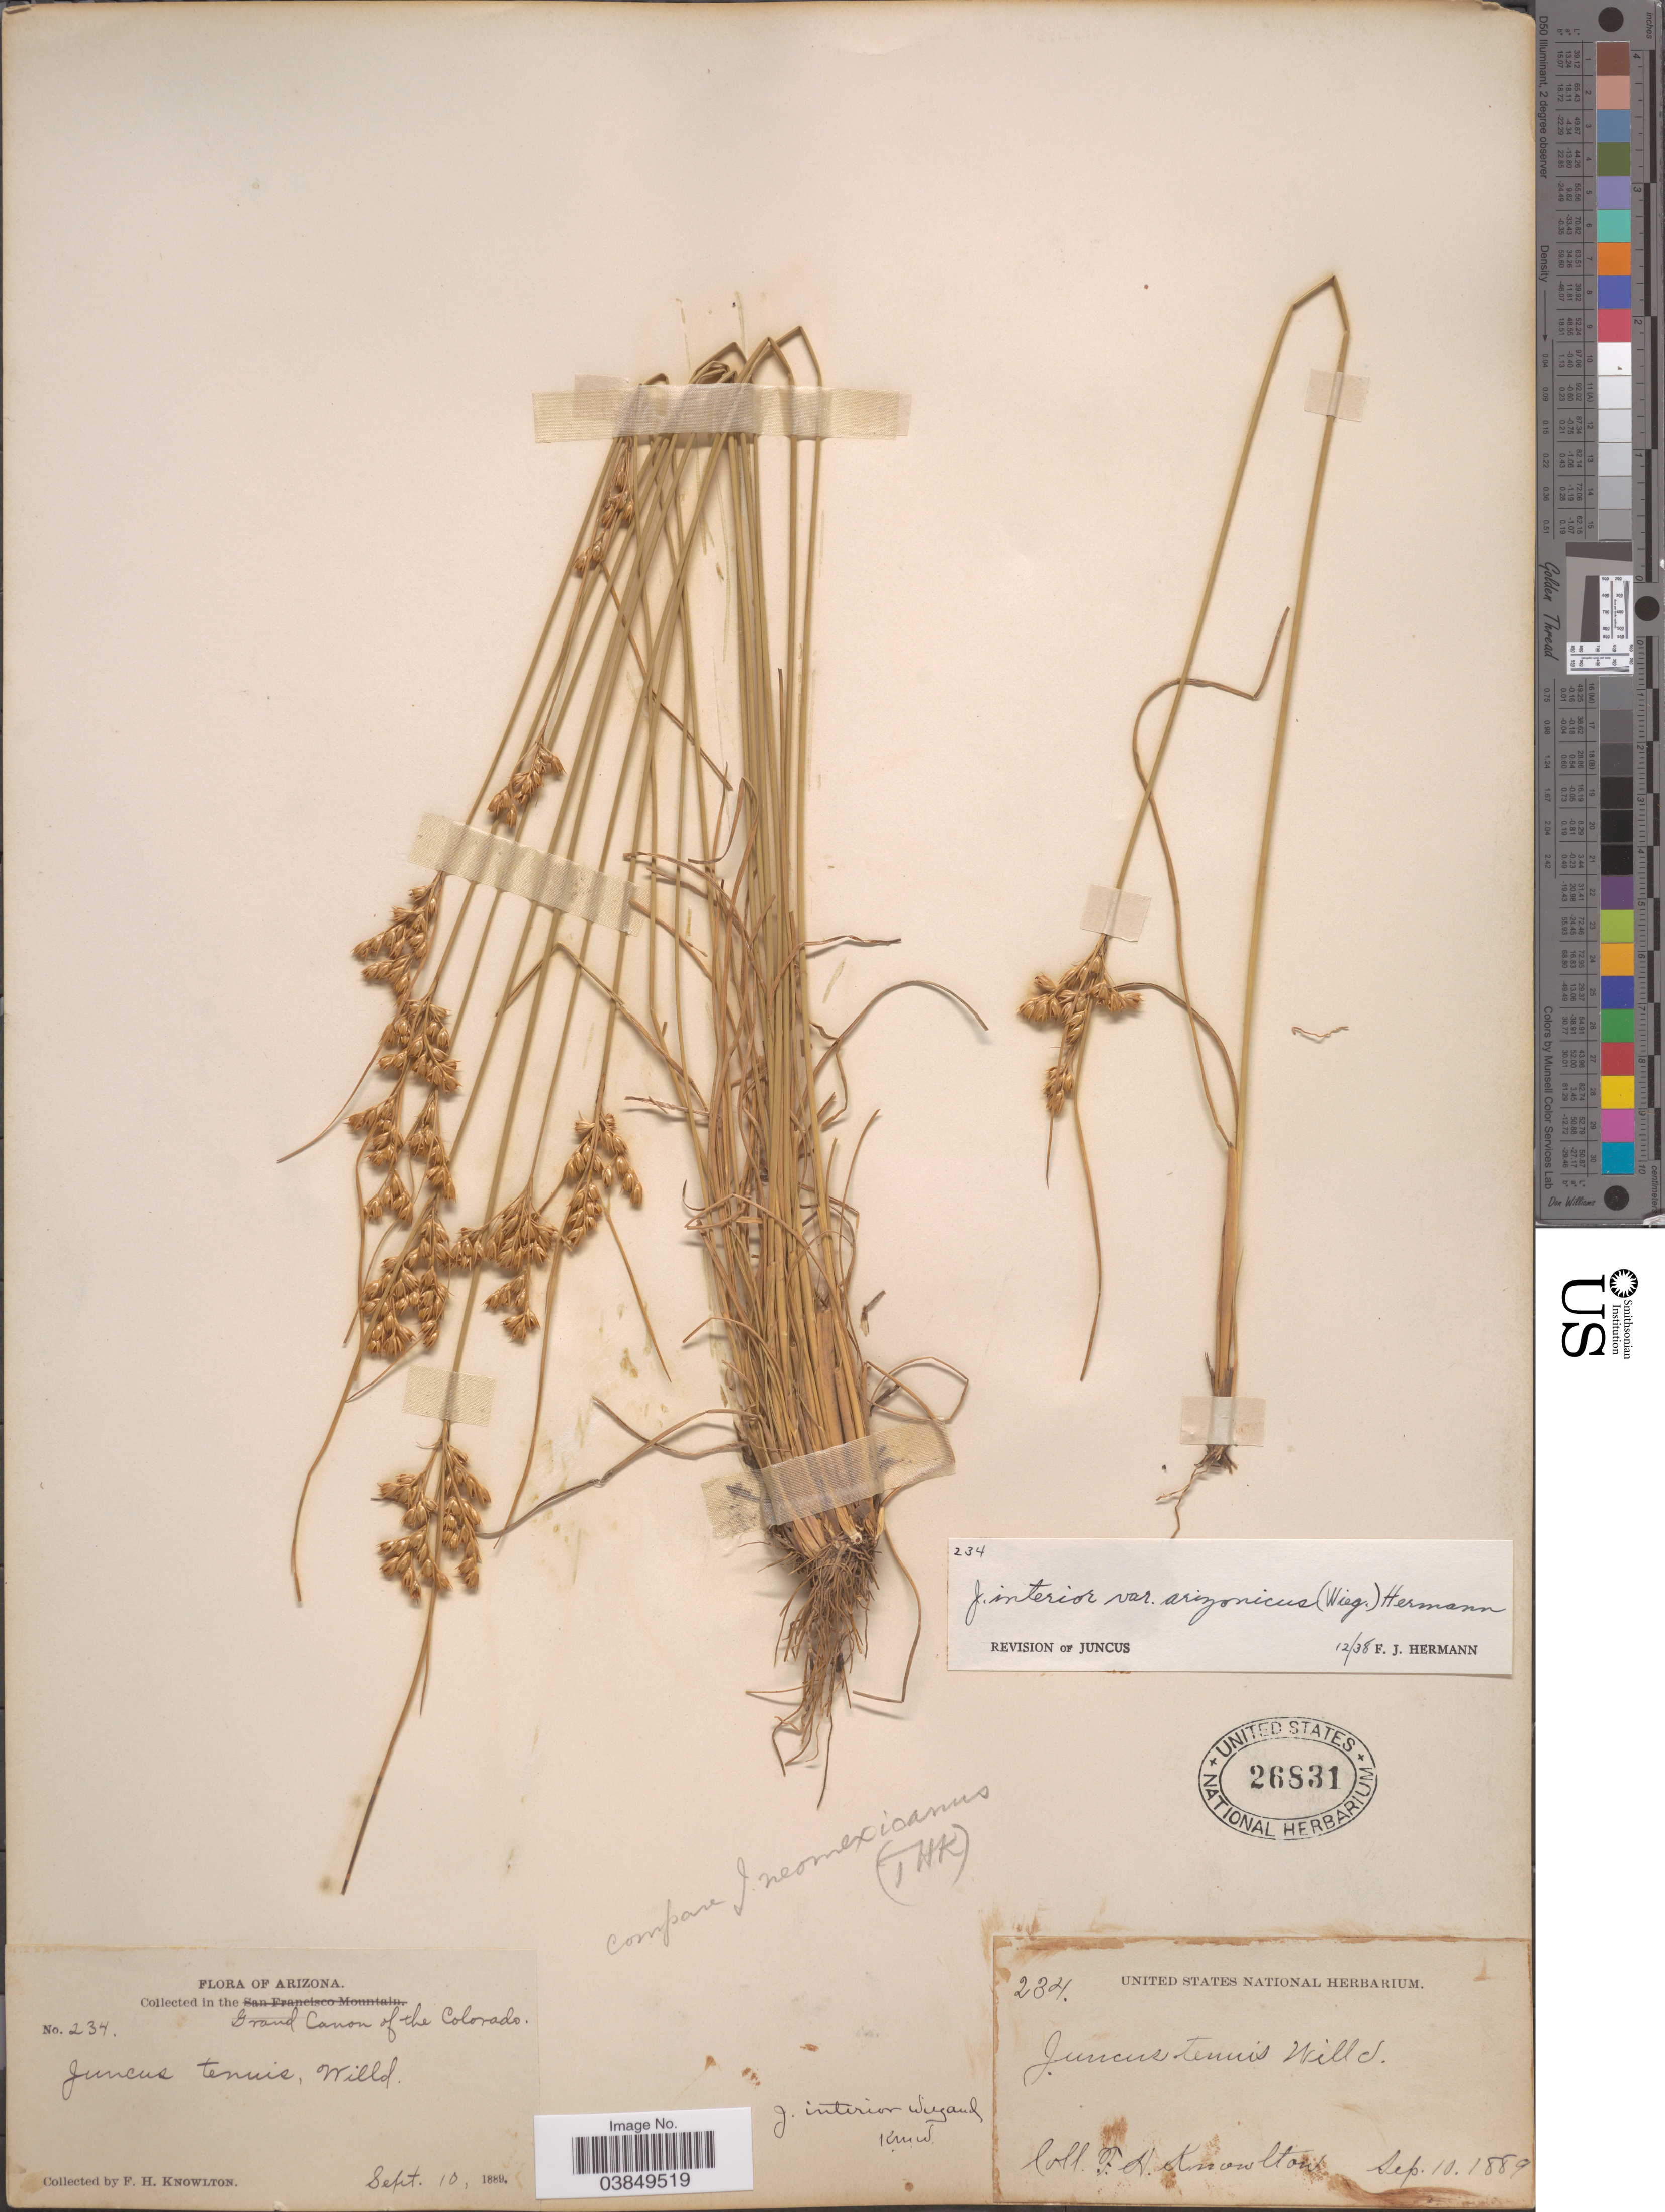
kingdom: Plantae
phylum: Tracheophyta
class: Liliopsida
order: Poales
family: Juncaceae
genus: Juncus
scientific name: Juncus arizonicus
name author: Wiegand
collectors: F. H. Knowlton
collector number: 234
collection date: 1889-09-10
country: United States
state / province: Arizona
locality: Grand Canon of the Colorado.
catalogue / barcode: US 26831